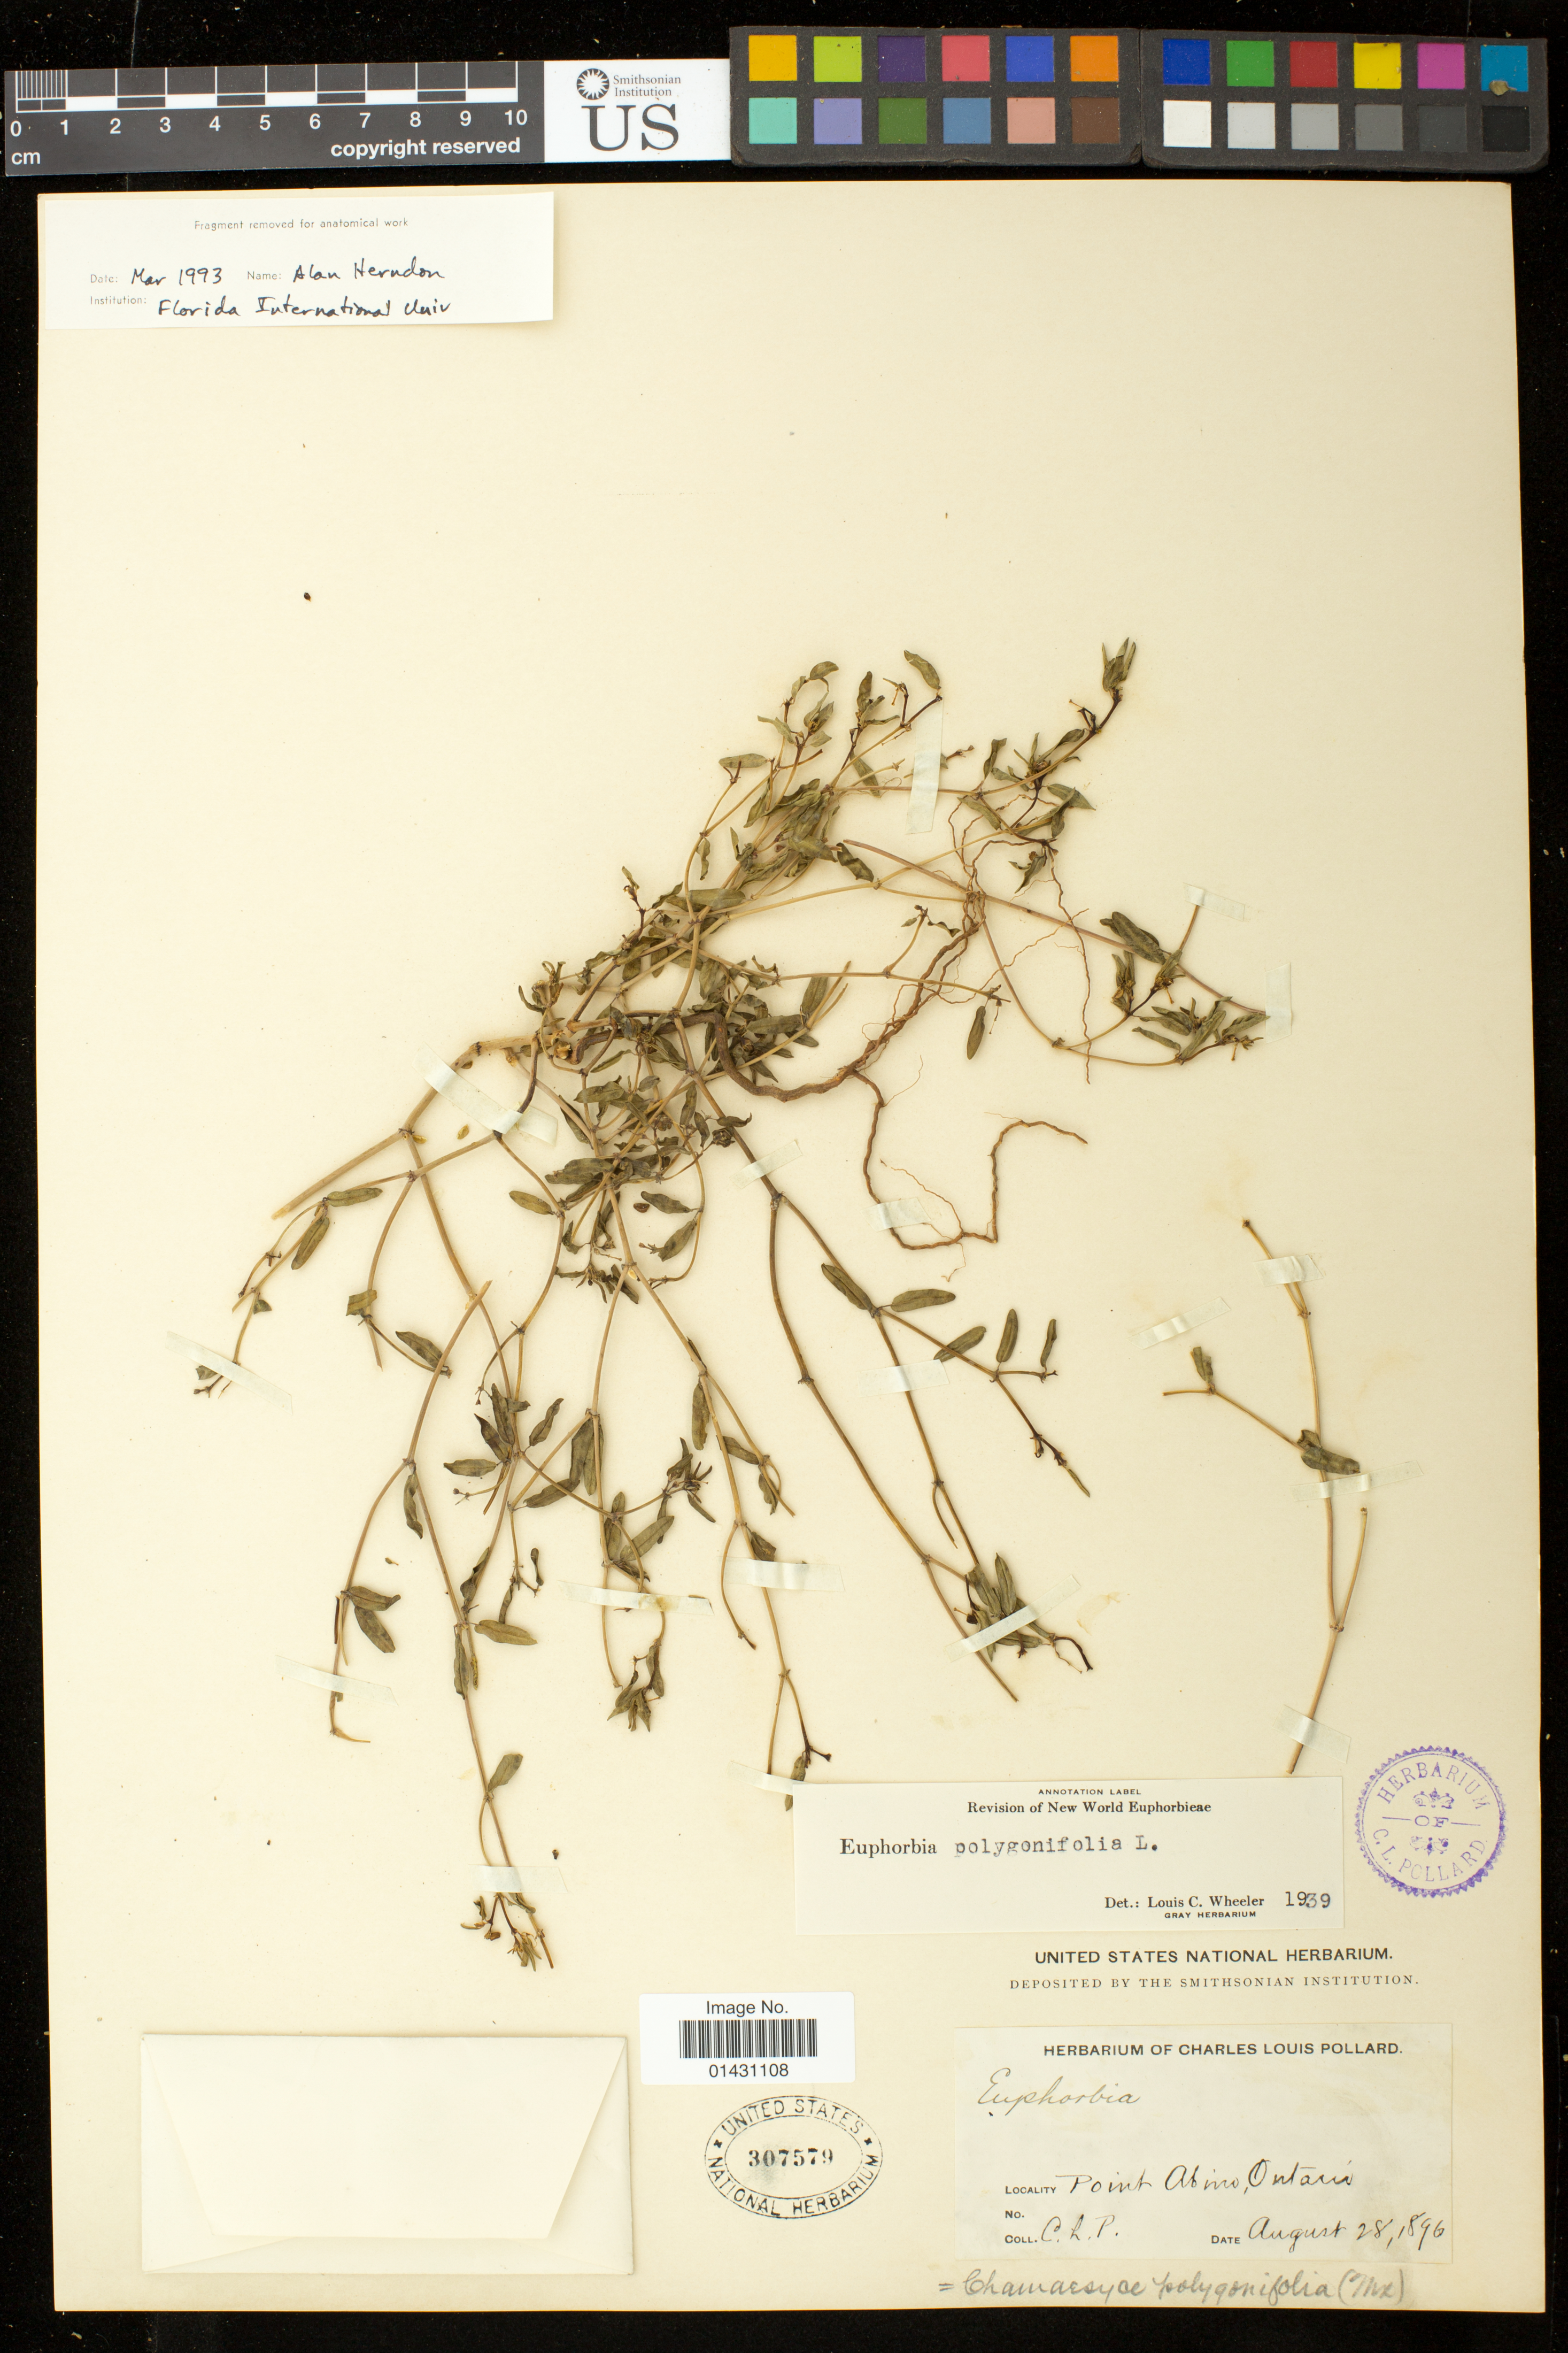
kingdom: Plantae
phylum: Tracheophyta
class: Magnoliopsida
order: Malpighiales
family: Euphorbiaceae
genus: Euphorbia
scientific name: Euphorbia polygonifolia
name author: L.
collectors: C. L. Pollard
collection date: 1896-08-28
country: Canada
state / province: Ontario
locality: Point Abino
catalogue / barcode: US 307579